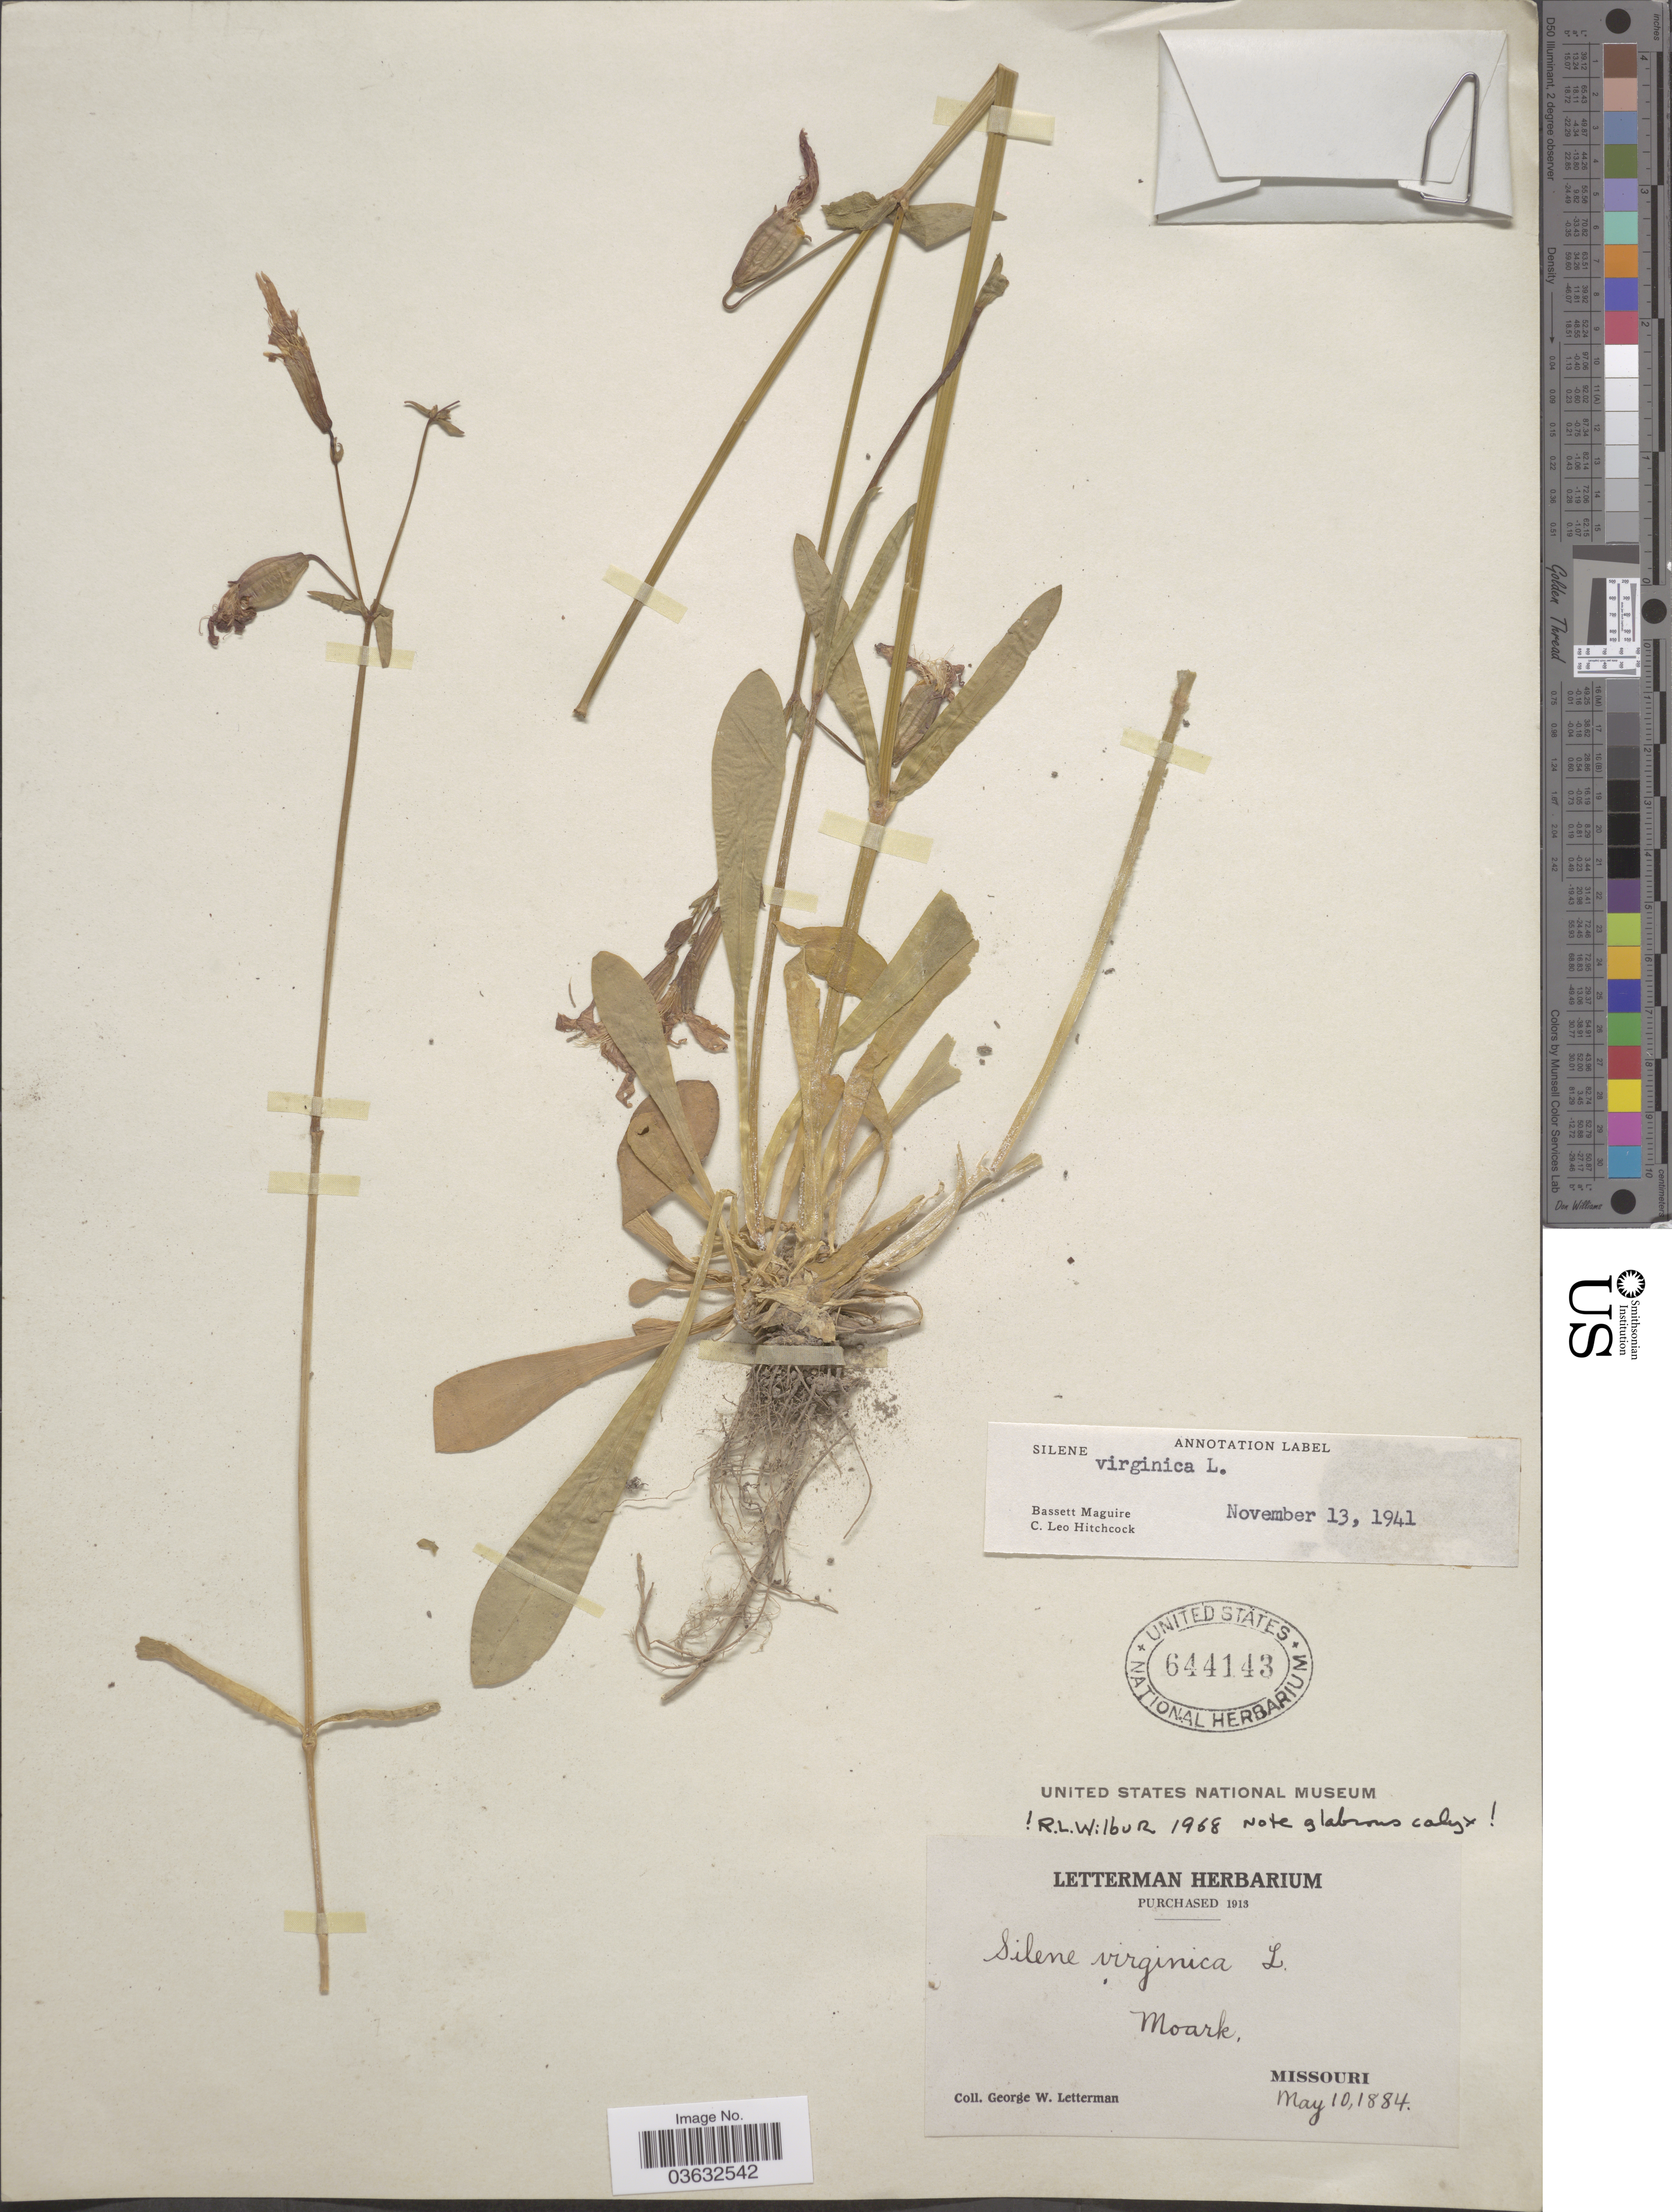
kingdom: Plantae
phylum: Tracheophyta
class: Magnoliopsida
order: Caryophyllales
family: Caryophyllaceae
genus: Silene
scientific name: Silene virginica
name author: L.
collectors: G. W. Letterman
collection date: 1884-05-10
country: United States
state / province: Missouri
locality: Moark.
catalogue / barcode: US 644143